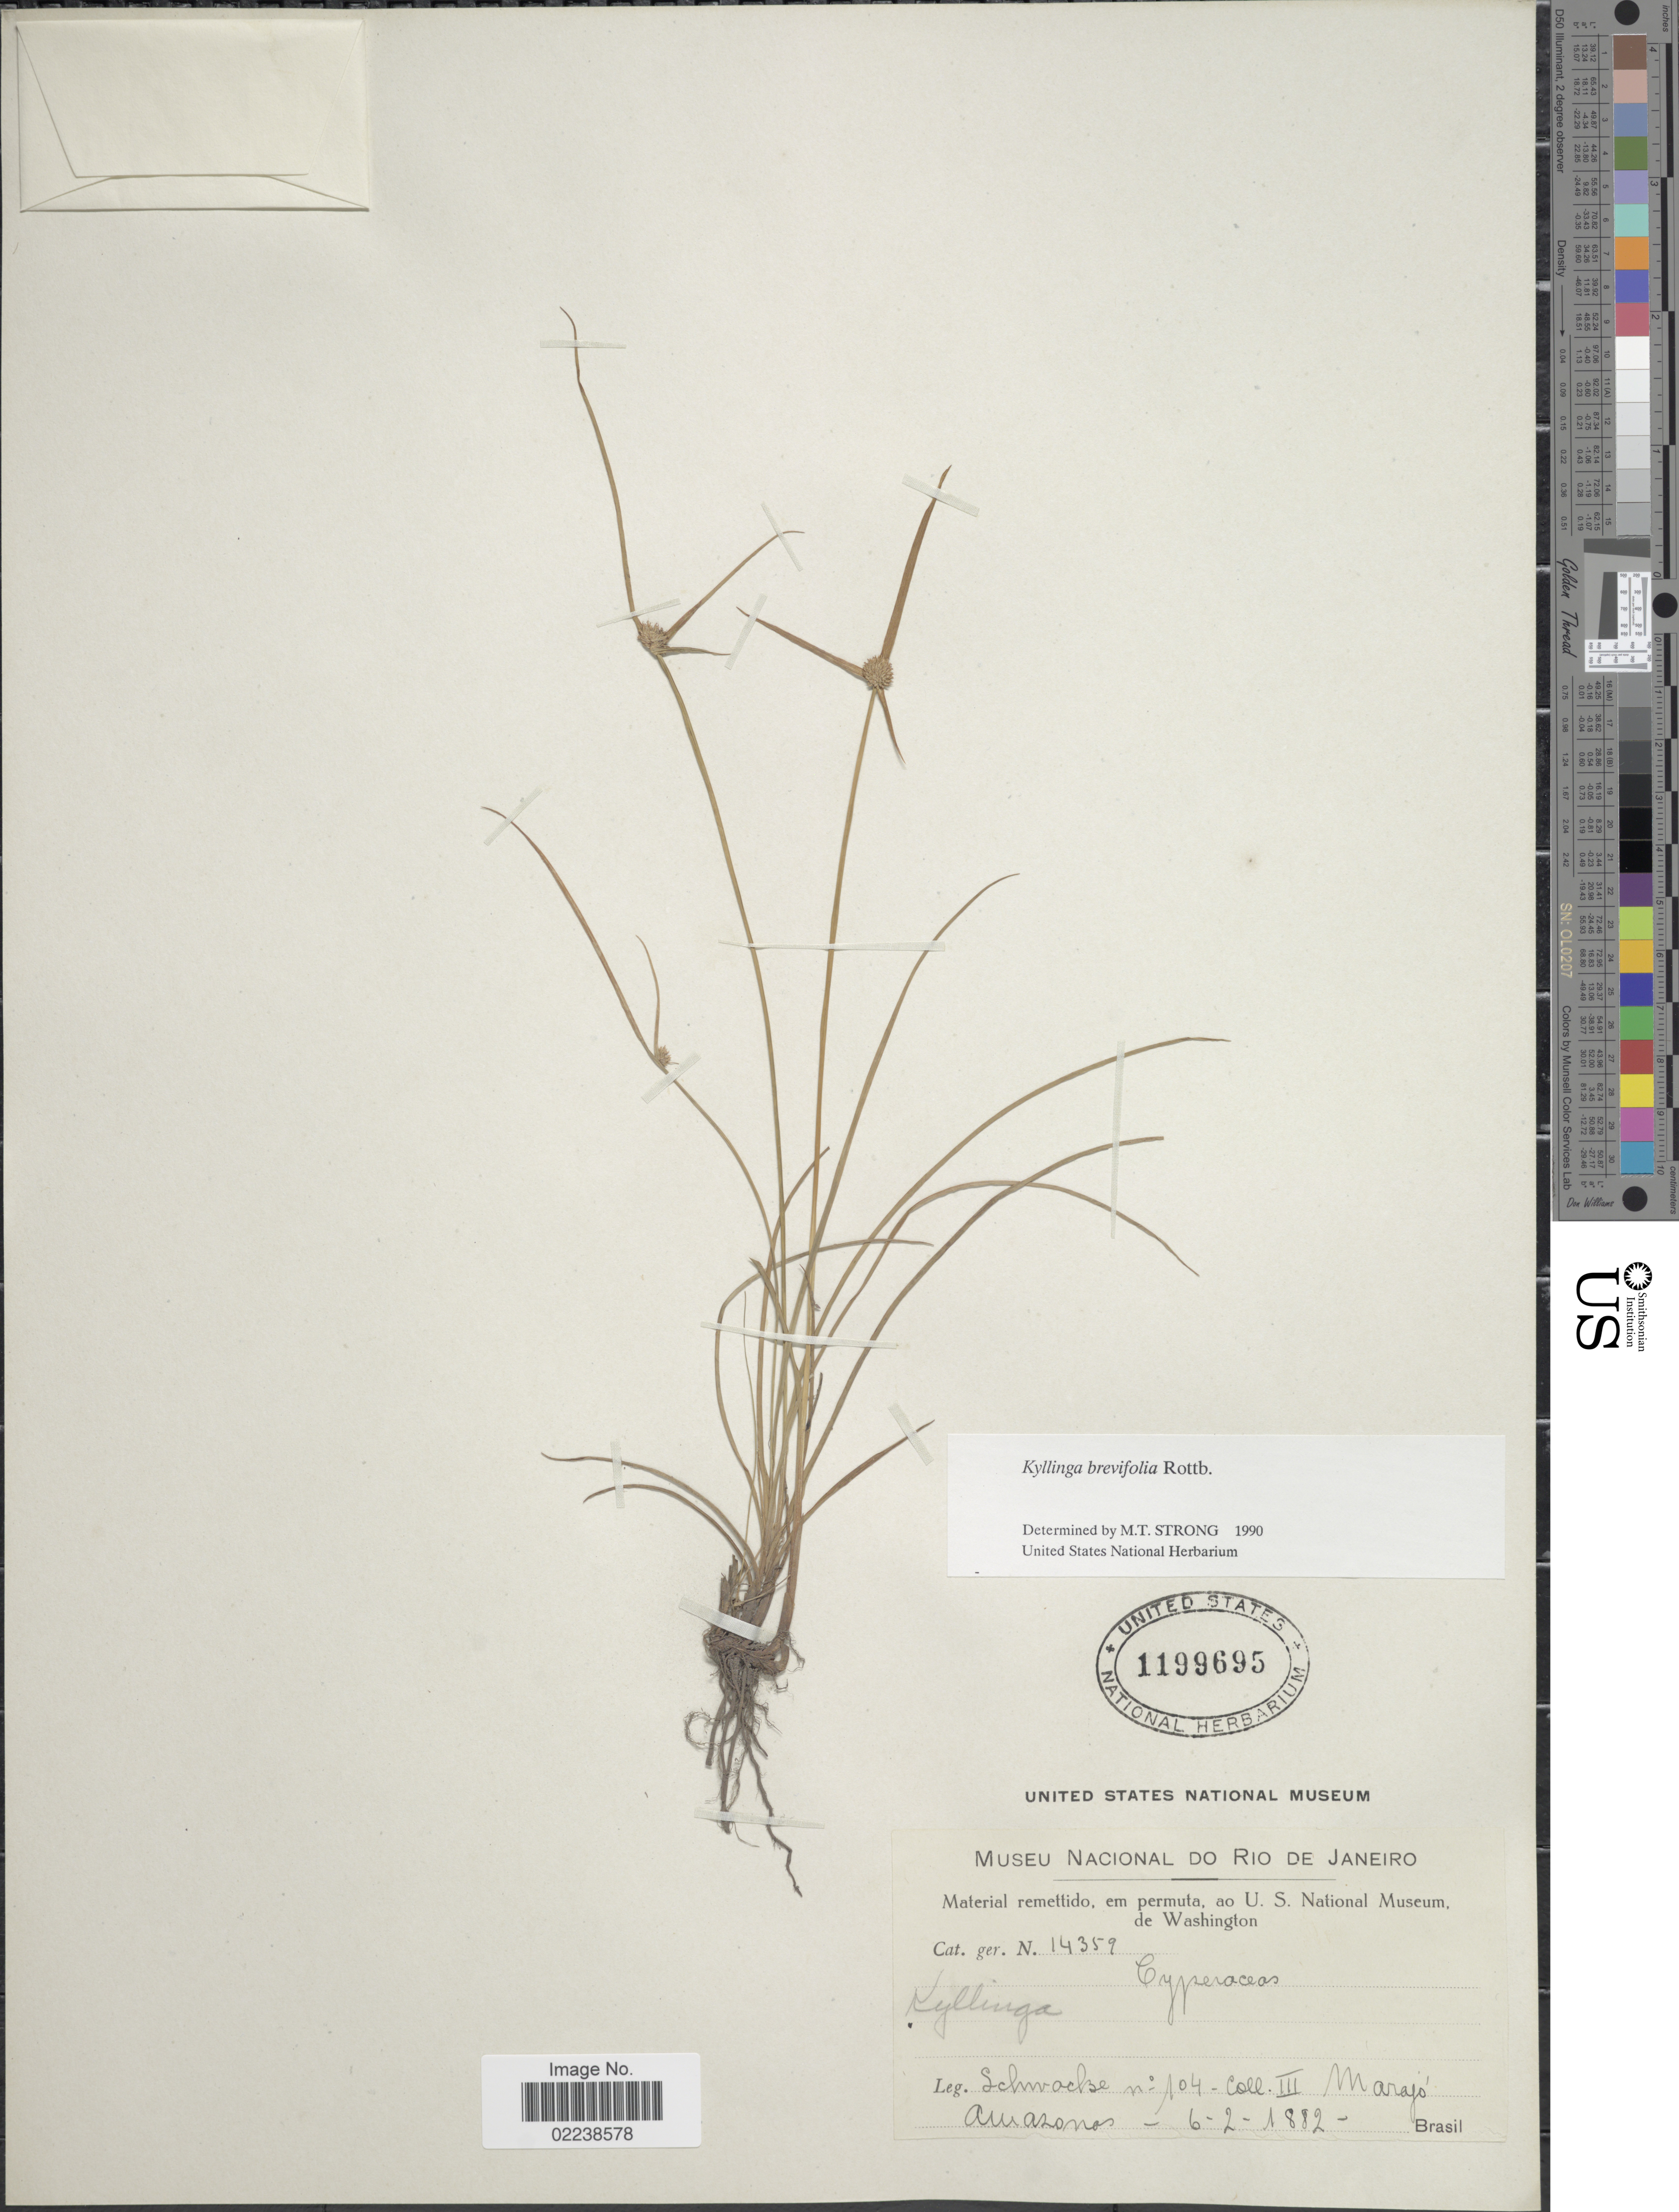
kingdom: Plantae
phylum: Tracheophyta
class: Liliopsida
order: Poales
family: Cyperaceae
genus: Cyperus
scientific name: Cyperus brevifolius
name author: (Rottb.) Hassk.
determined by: Strong, M. T., (US), Smithsonian Institution - National Museum of Natural History (UNITED STATES)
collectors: Schwacke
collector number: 104/Cat. ger. N.14359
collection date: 1882-02-06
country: Brazil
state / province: Amazonas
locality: Marajo Amazones Brasil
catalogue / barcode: US 1199695-2